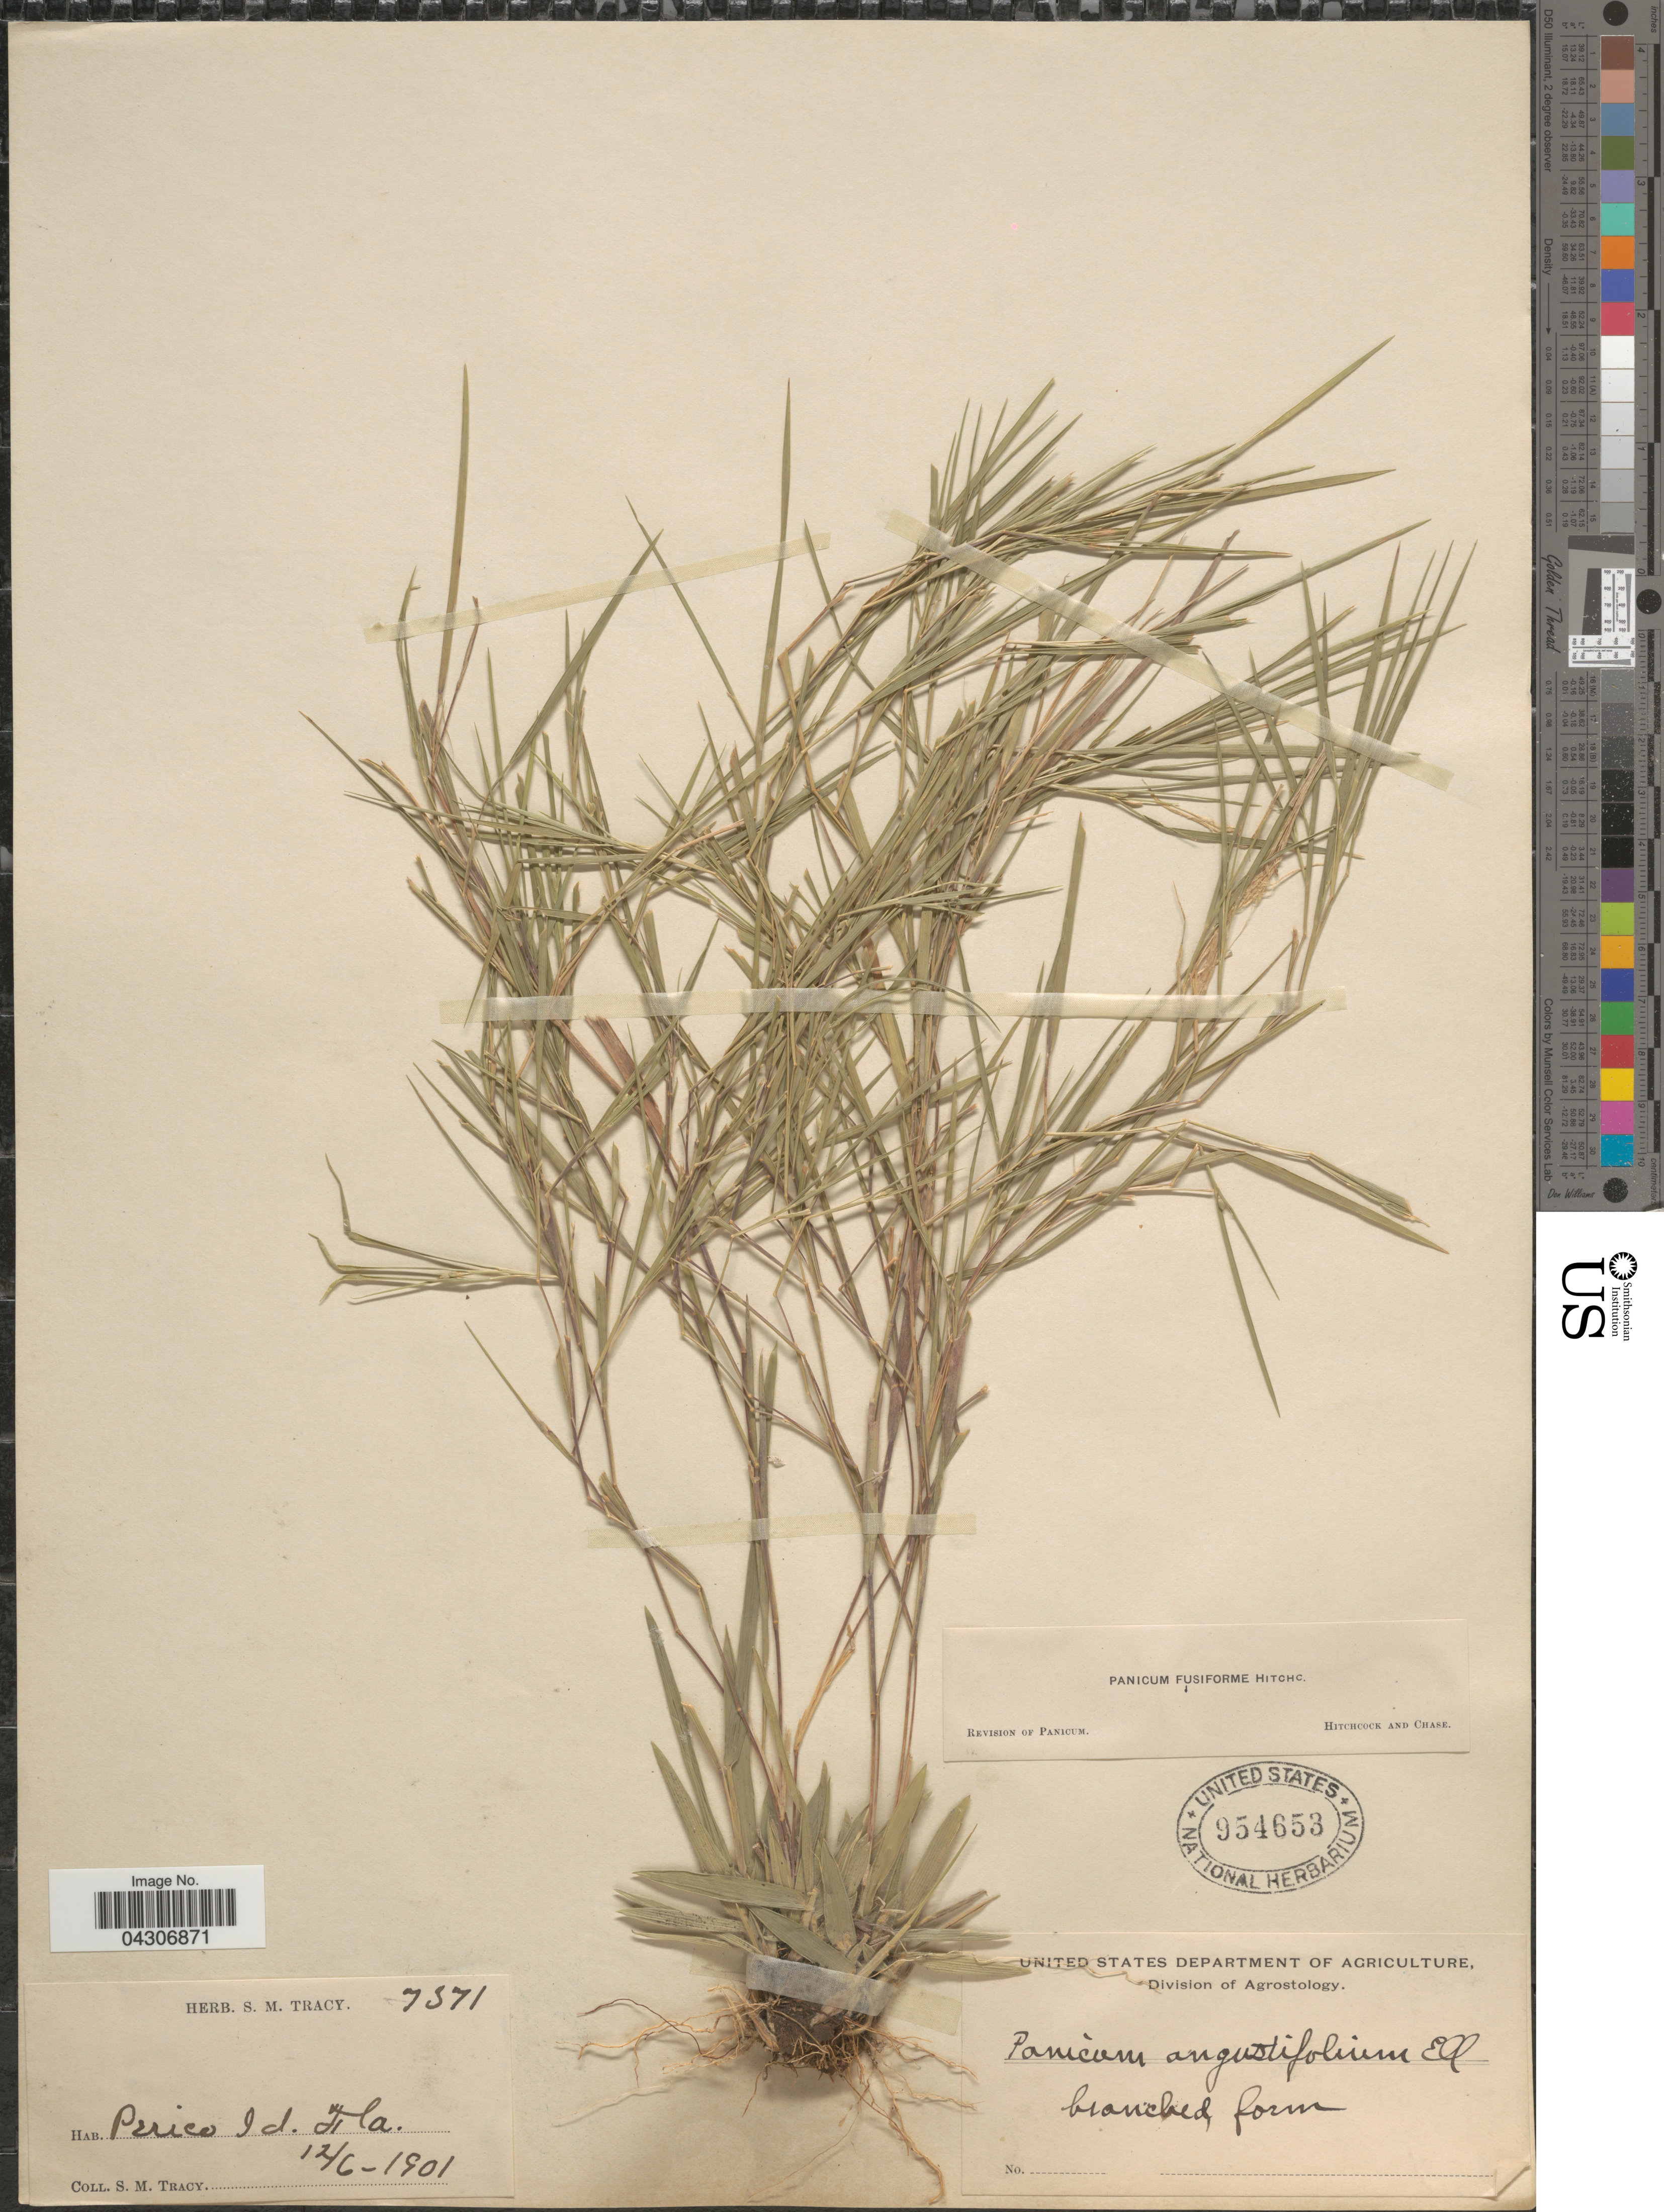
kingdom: Plantae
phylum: Tracheophyta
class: Liliopsida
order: Poales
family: Poaceae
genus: Dichanthelium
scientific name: Dichanthelium aciculare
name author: (Desv. ex Poir.) Gould & C.A. Clark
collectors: S. M. Tracy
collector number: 7571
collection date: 1901-12-06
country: United States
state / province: Florida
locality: Perico Id.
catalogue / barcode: US 954653